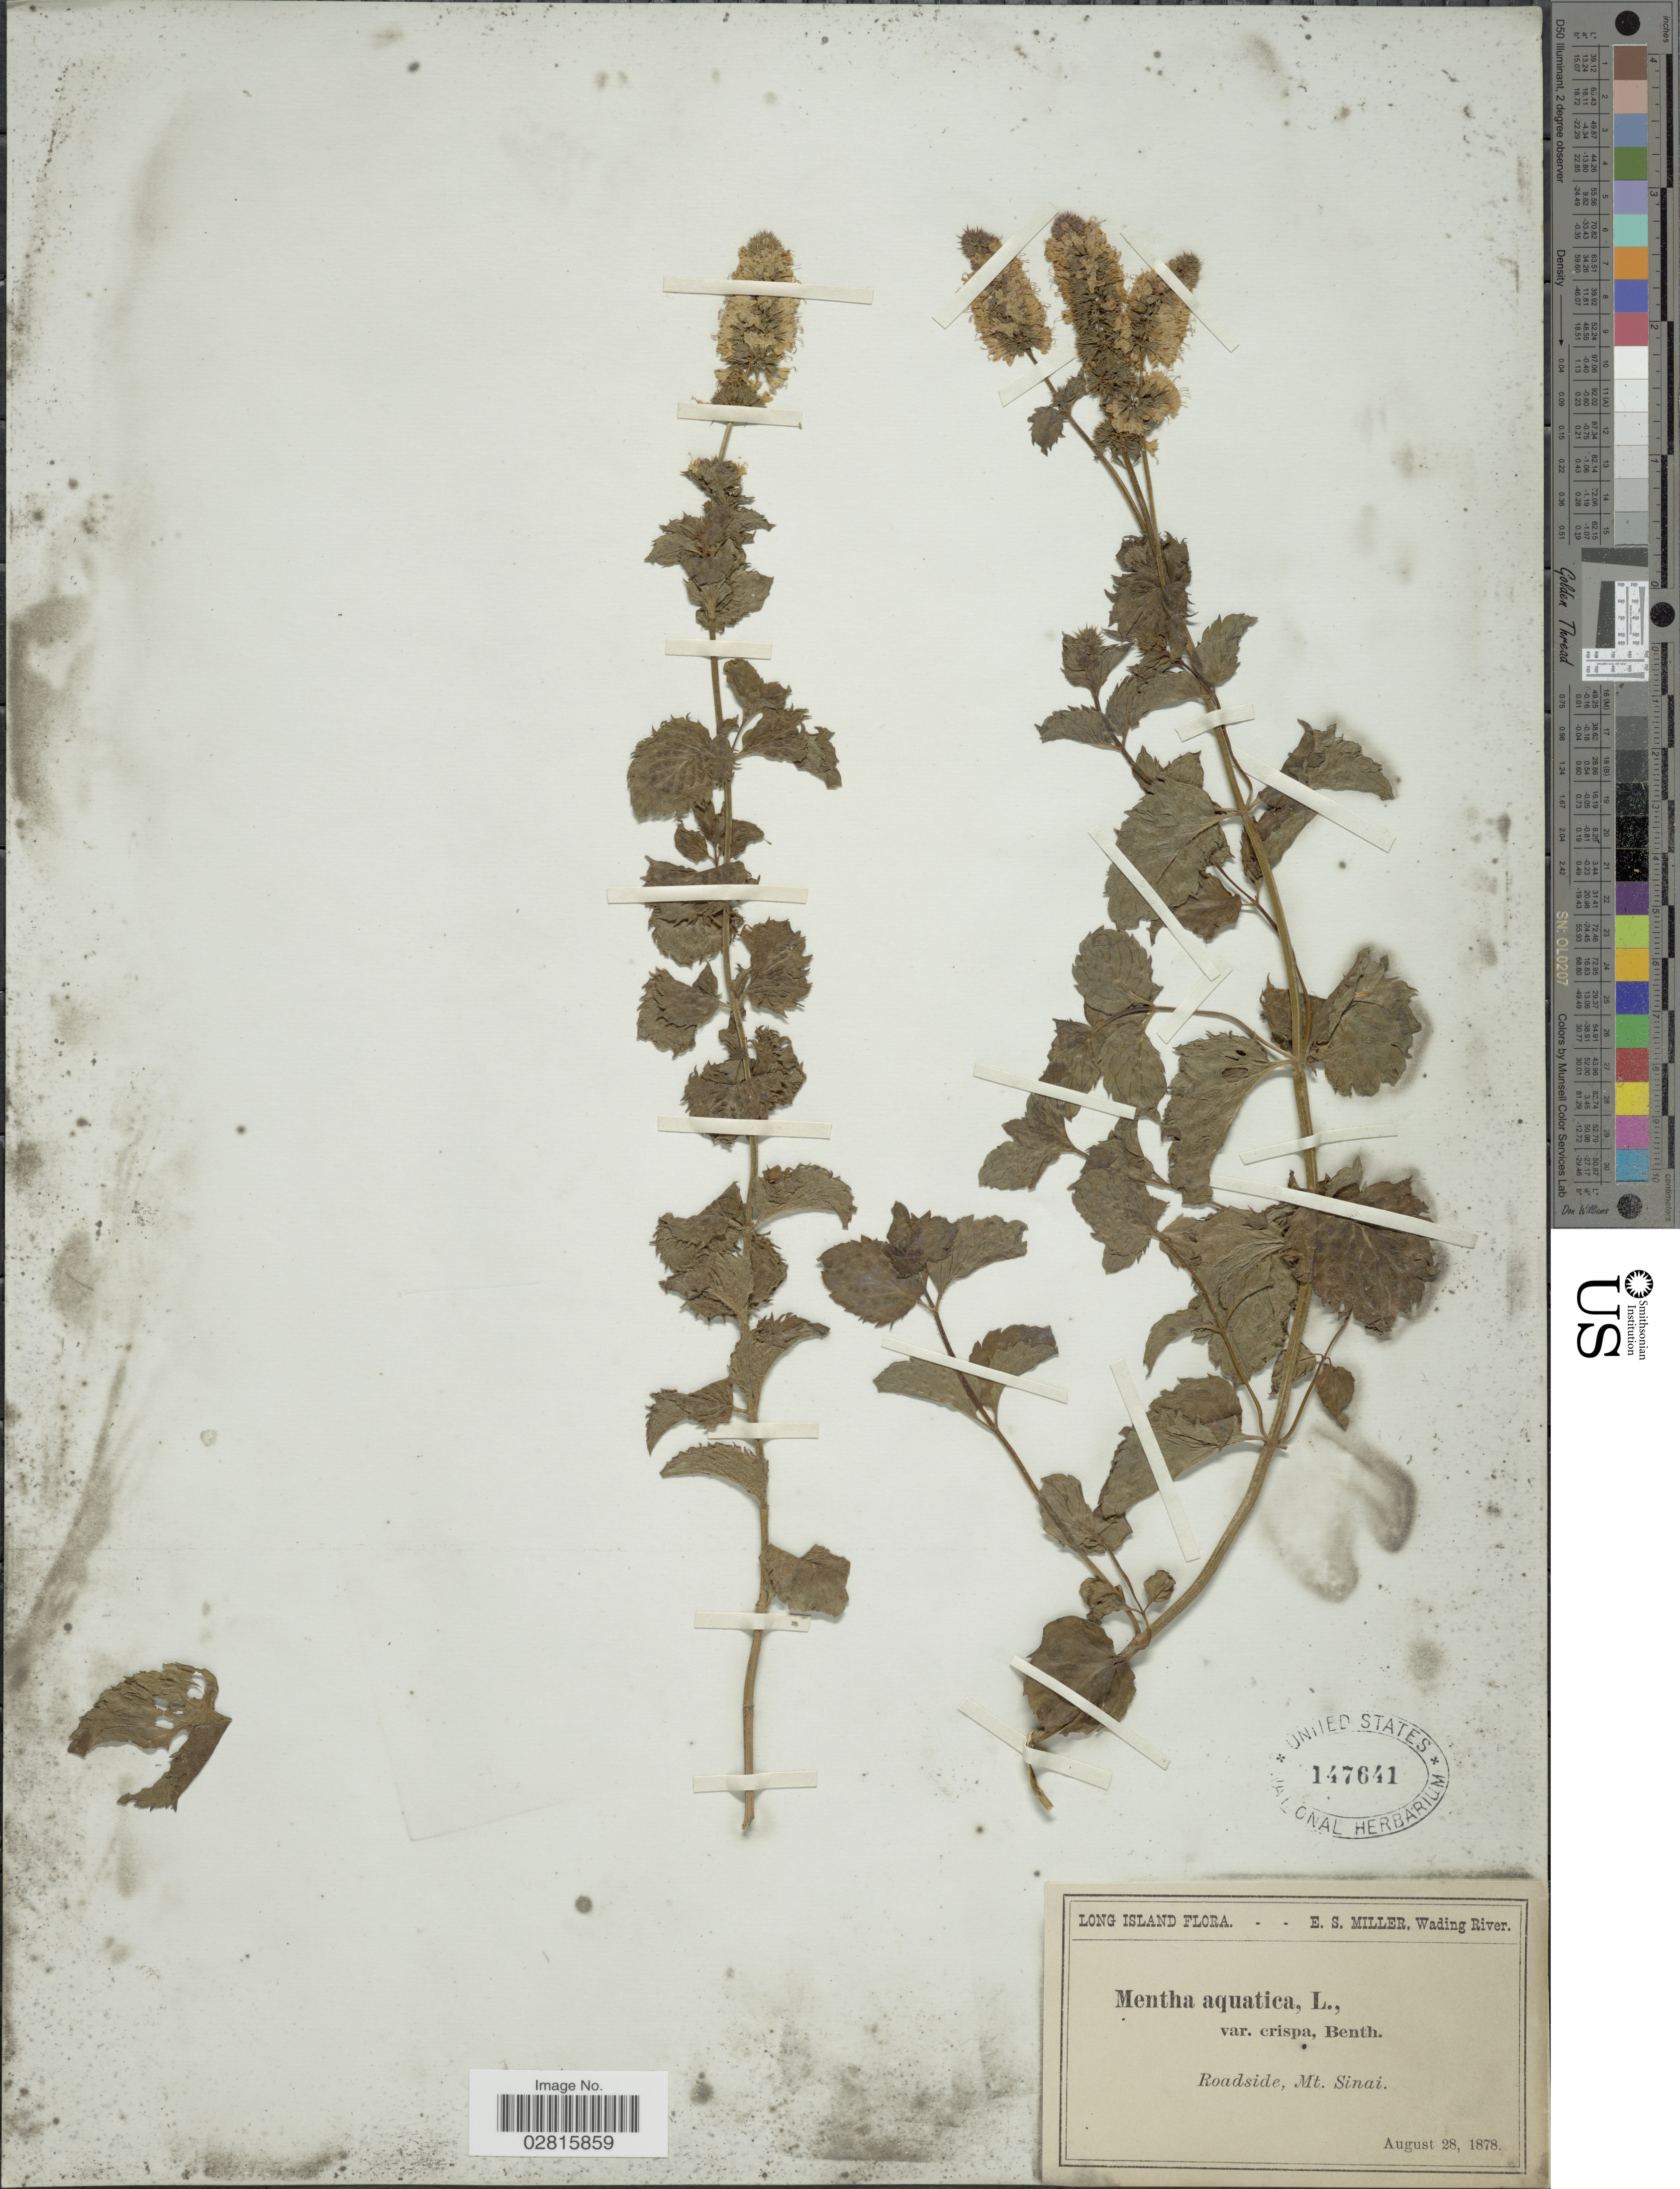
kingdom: Plantae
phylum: Tracheophyta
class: Magnoliopsida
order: Lamiales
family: Lamiaceae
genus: Mentha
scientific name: Mentha spicata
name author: L.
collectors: E. S. Miller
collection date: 1878-08-28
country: United States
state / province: New York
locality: Long Island. Wading River. Roadside, Mt. Sinai.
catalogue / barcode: US 147641